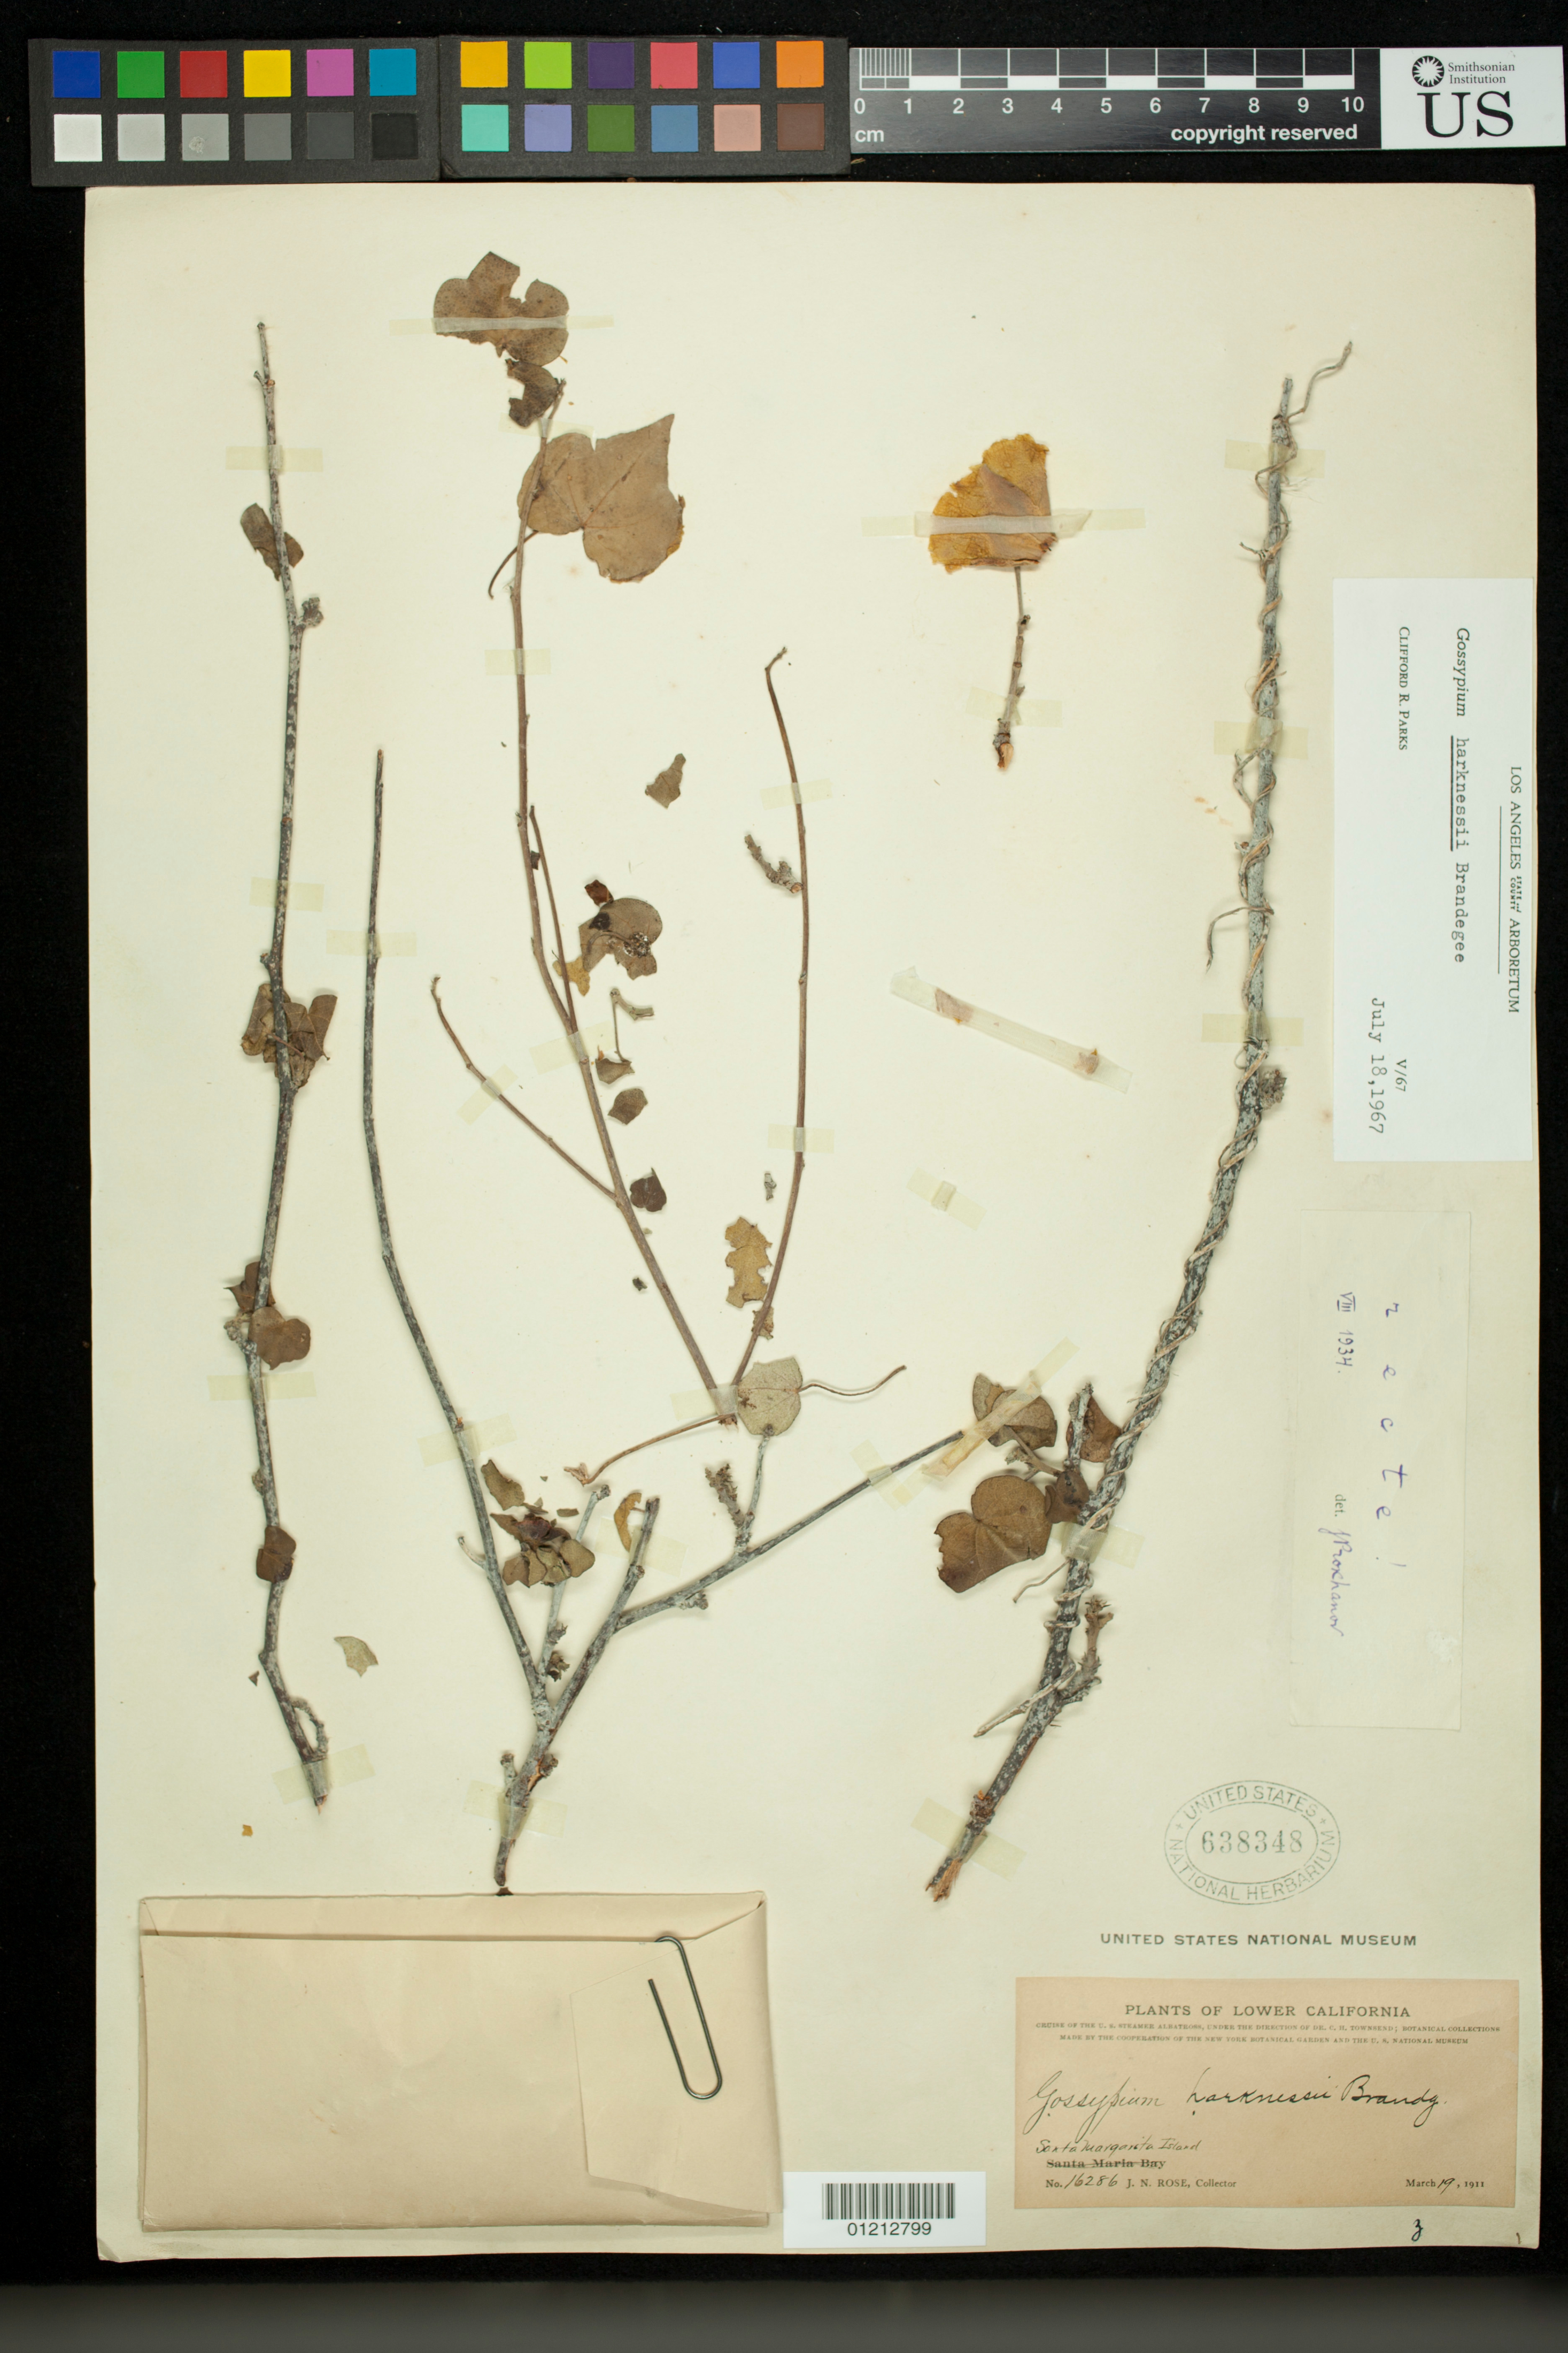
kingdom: Plantae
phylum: Tracheophyta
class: Magnoliopsida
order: Malvales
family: Malvaceae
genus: Gossypium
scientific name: Gossypium harknessii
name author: Brandegee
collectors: J. N. Rose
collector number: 16286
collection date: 1911-03-19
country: Mexico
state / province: Baja California Sur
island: Santa Margarita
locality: Lower California.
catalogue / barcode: US 638348